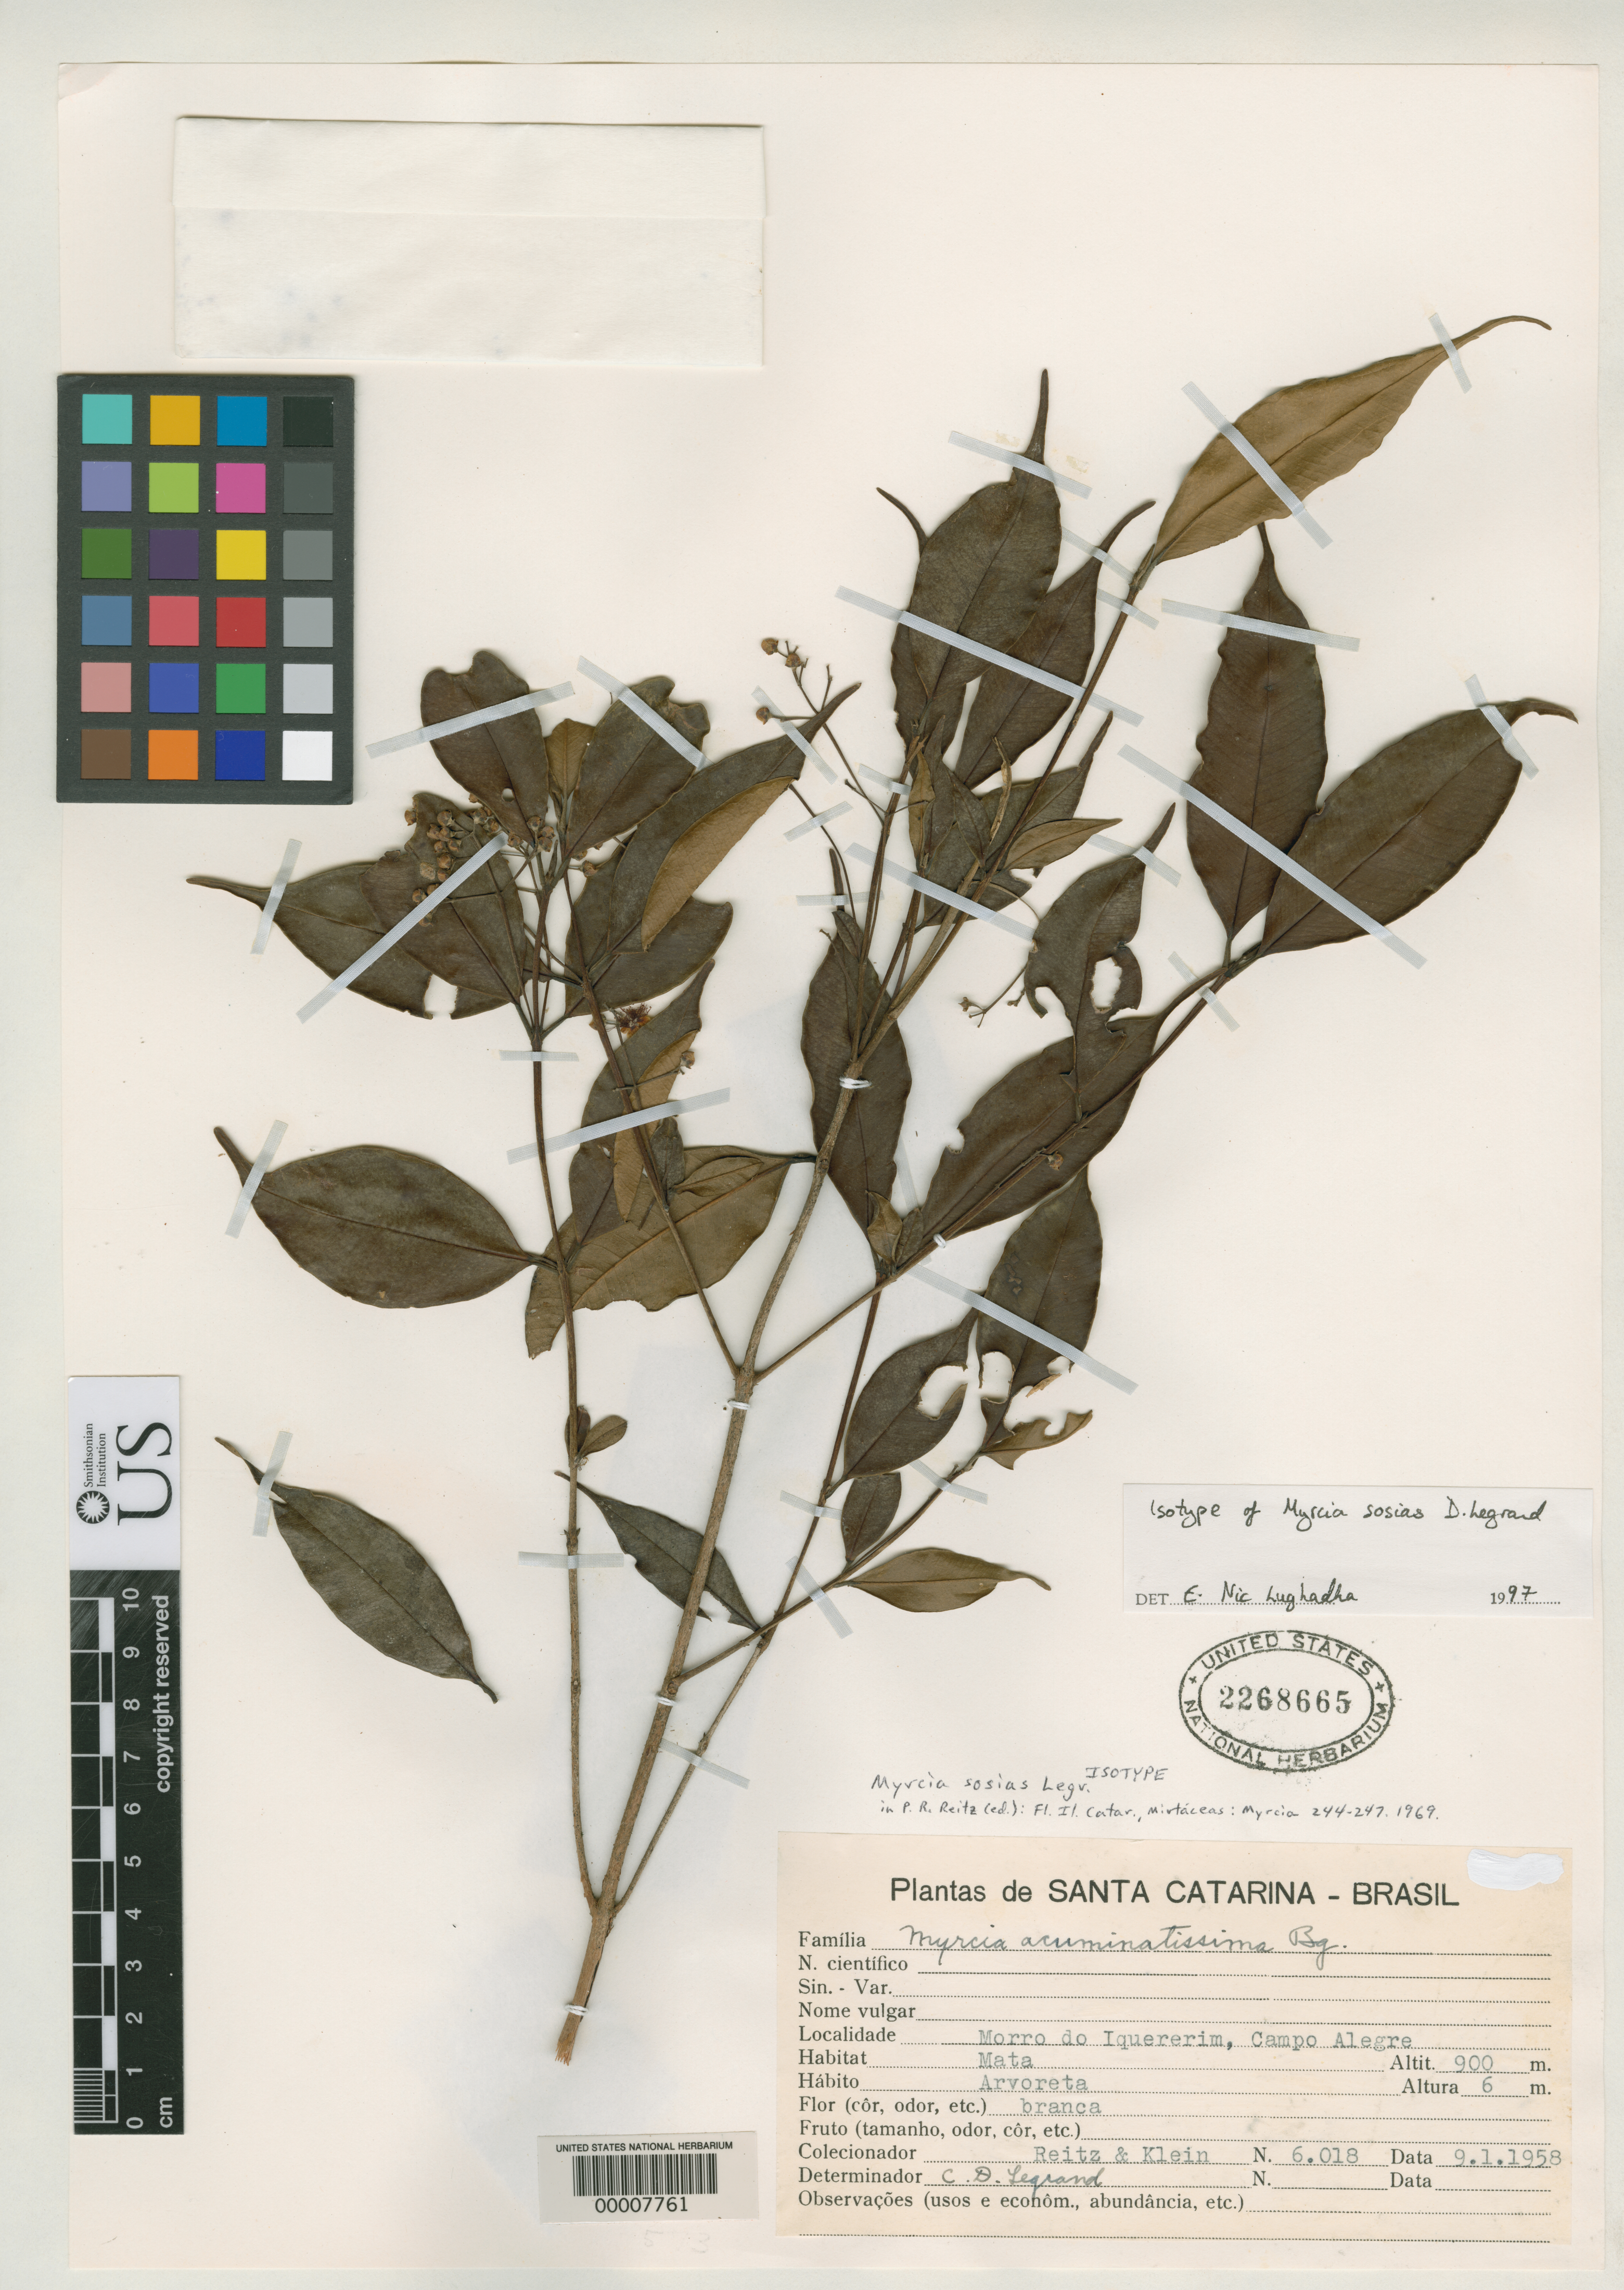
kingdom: Plantae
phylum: Tracheophyta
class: Magnoliopsida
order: Myrtales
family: Myrtaceae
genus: Myrcia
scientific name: Myrcia sosias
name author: D. Legrand & Reitz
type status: Isotype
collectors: R. Reitz & R. M. Klein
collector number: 6018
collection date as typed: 09 Jan 1958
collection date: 1958-01-09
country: Brazil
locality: Iquererim Promintory, Campo Alegre.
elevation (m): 900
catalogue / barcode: US 2268665